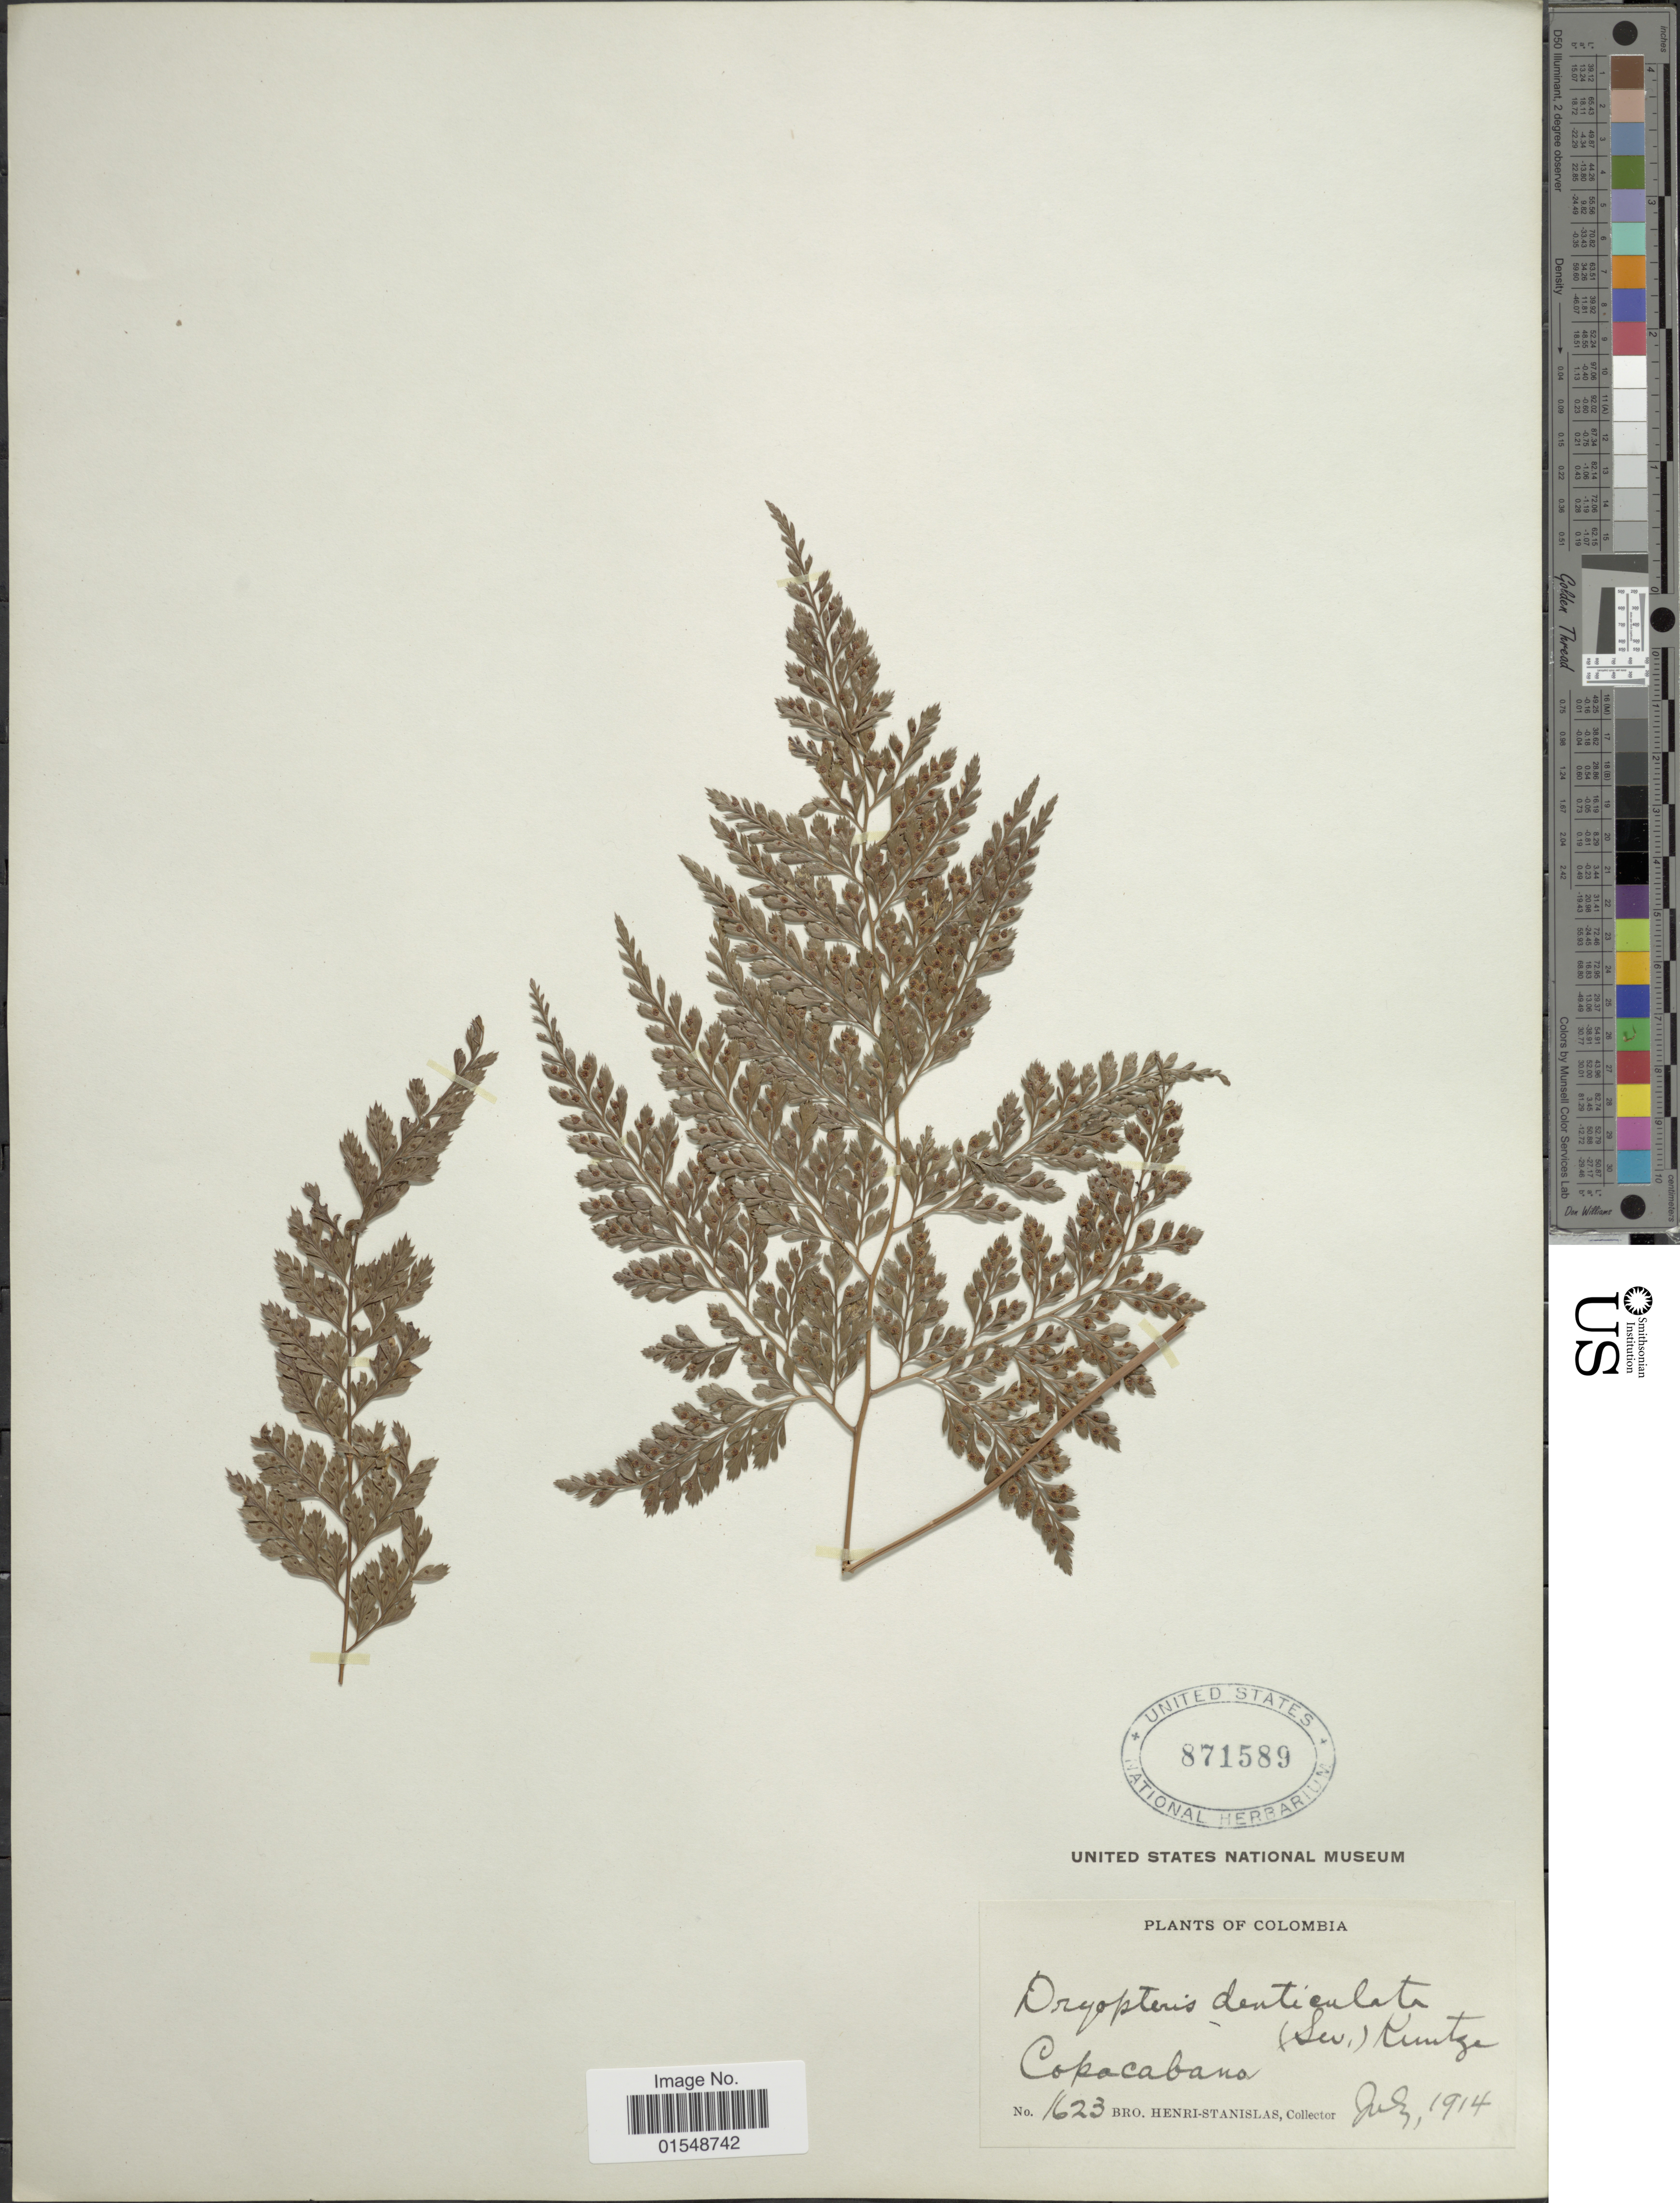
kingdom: Plantae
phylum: Tracheophyta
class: Polypodiopsida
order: Polypodiales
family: Dryopteridaceae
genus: Arachniodes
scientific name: Arachniodes denticulata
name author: (Sw.) Ching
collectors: Henri-Stanislas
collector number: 1623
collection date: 1914-07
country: Colombia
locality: Copacabana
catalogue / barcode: US 871589